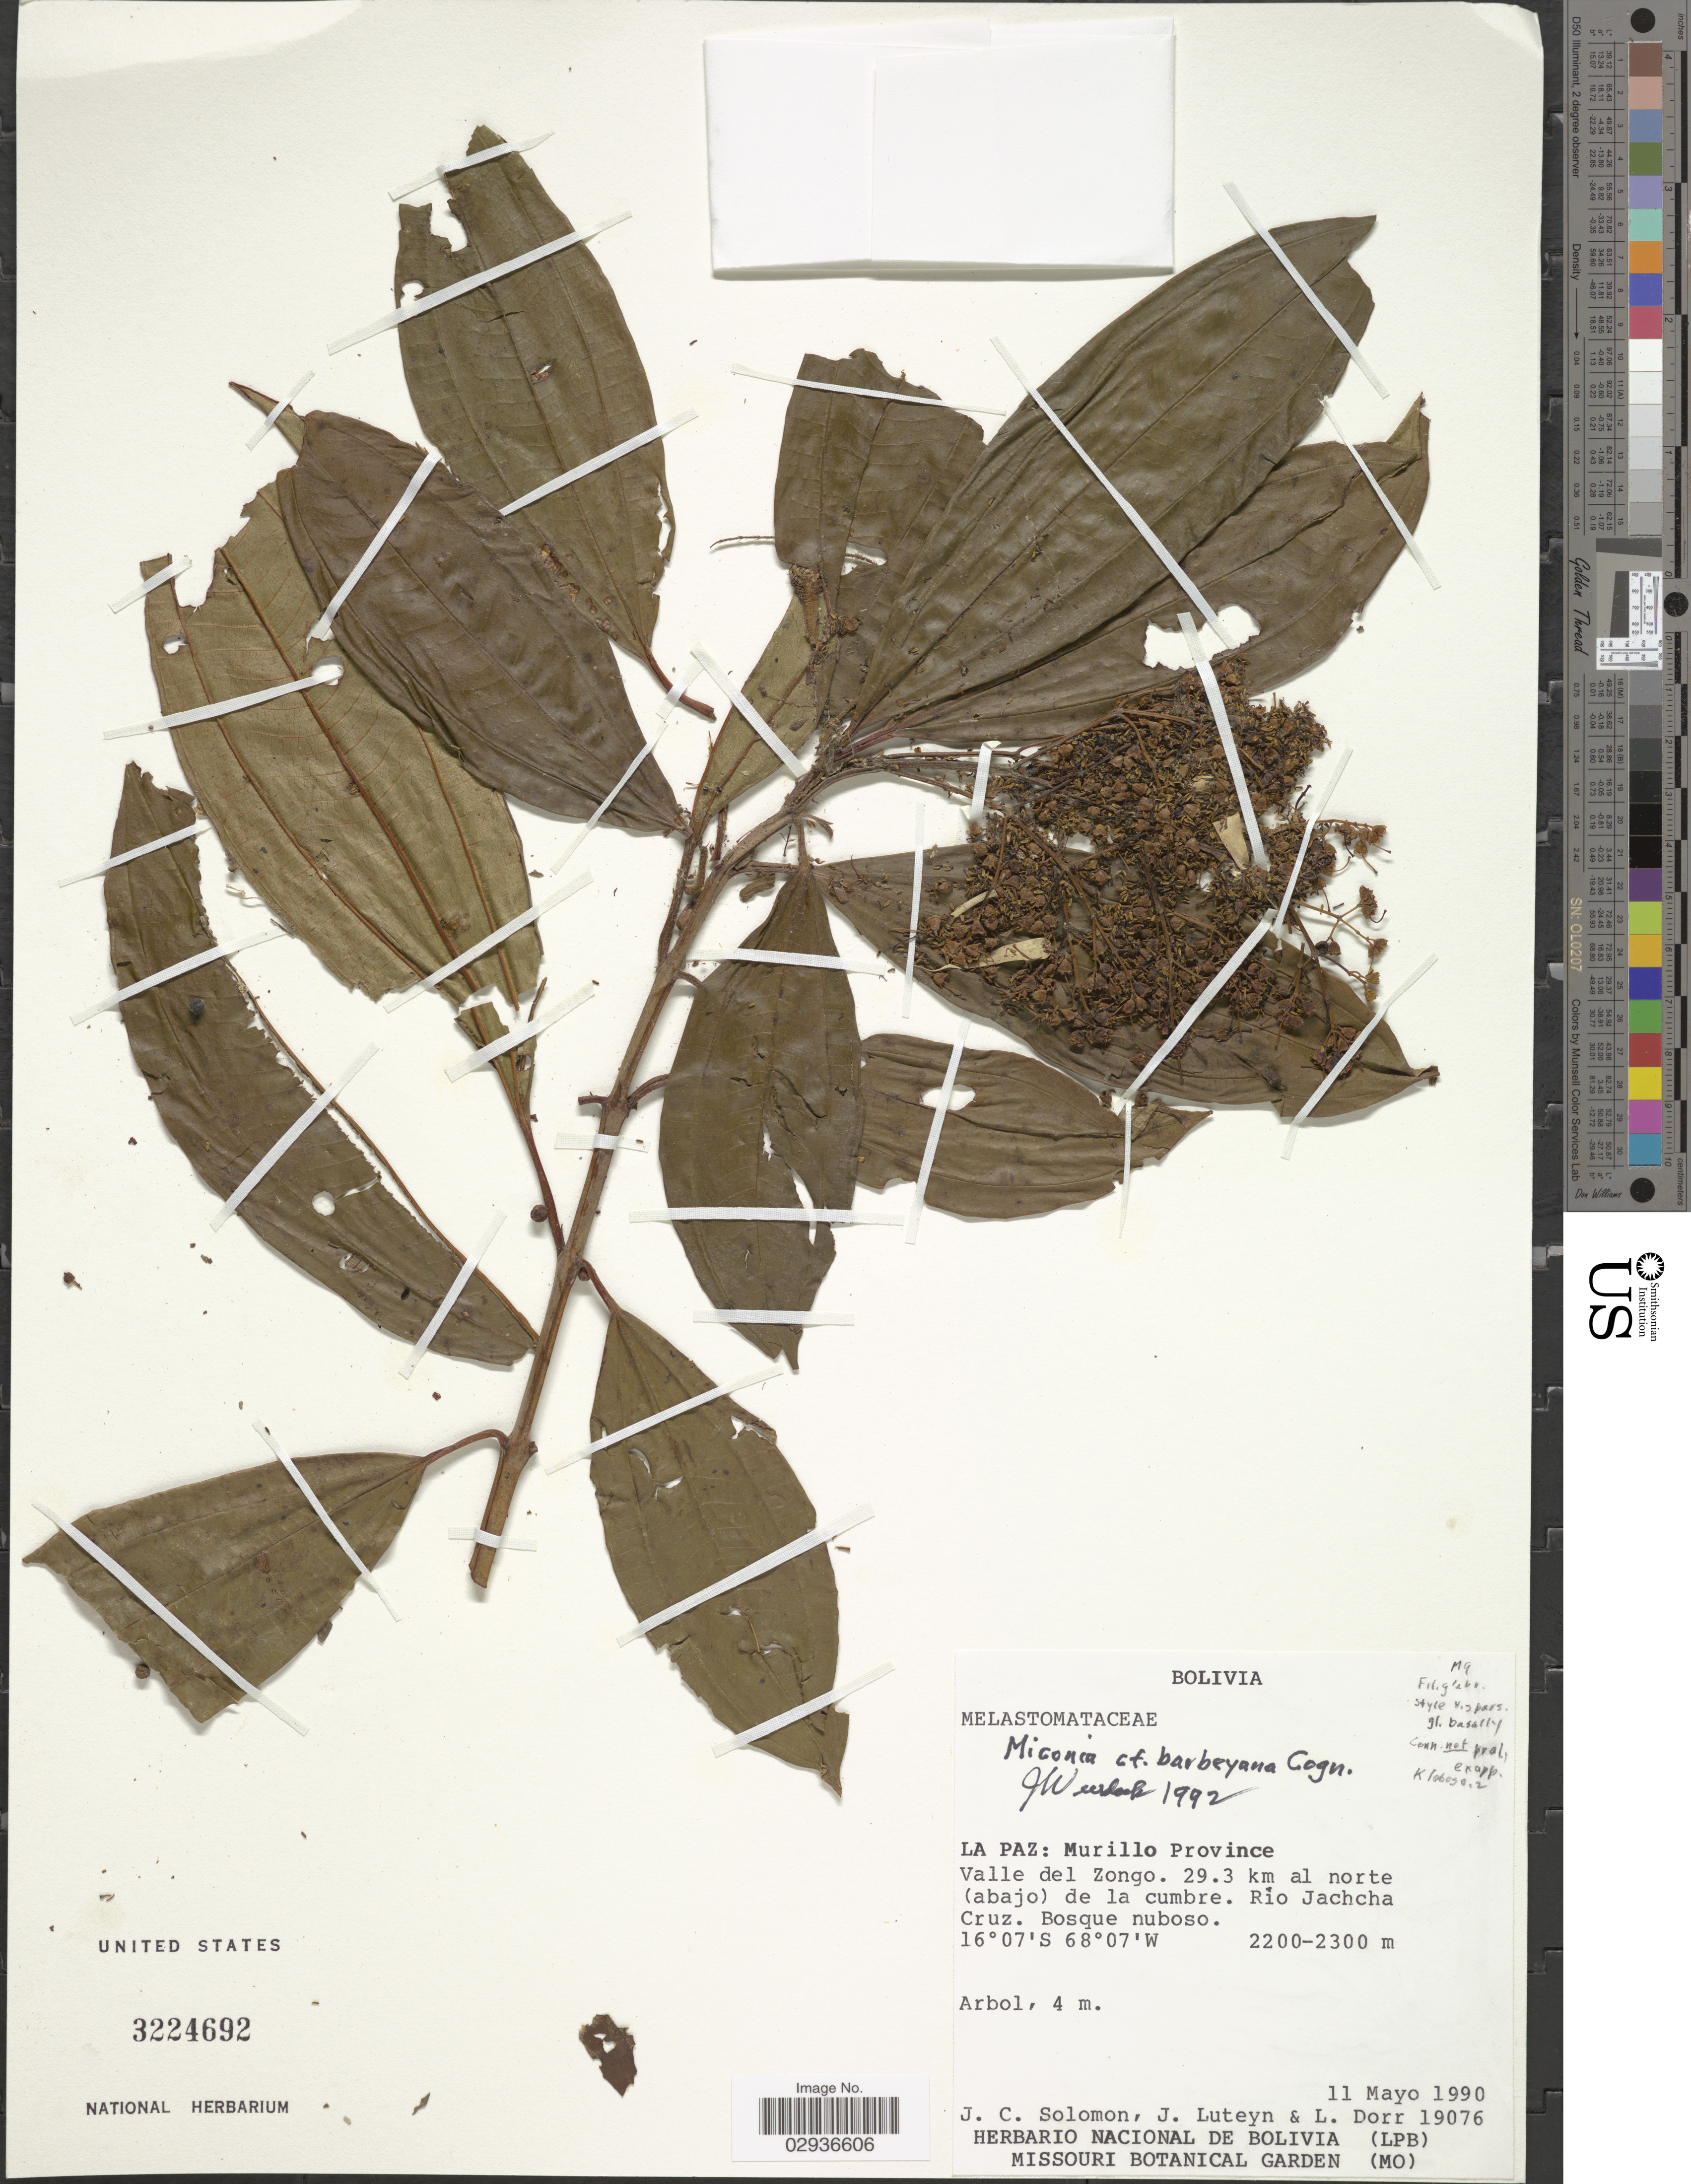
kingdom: Plantae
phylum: Tracheophyta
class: Magnoliopsida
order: Myrtales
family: Melastomataceae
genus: Miconia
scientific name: Miconia barbeyana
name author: Cogn.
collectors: J. C. Solomon, J. L. Luteyn & L. J. Dorr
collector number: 19076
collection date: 1990-05-11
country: Bolivia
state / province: La Paz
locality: Murillo Province,Valle del Zongo. 29.3 km al norte (abajo) de la cumbre. Rio Jachcha Cruz.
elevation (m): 2200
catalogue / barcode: US 3224692